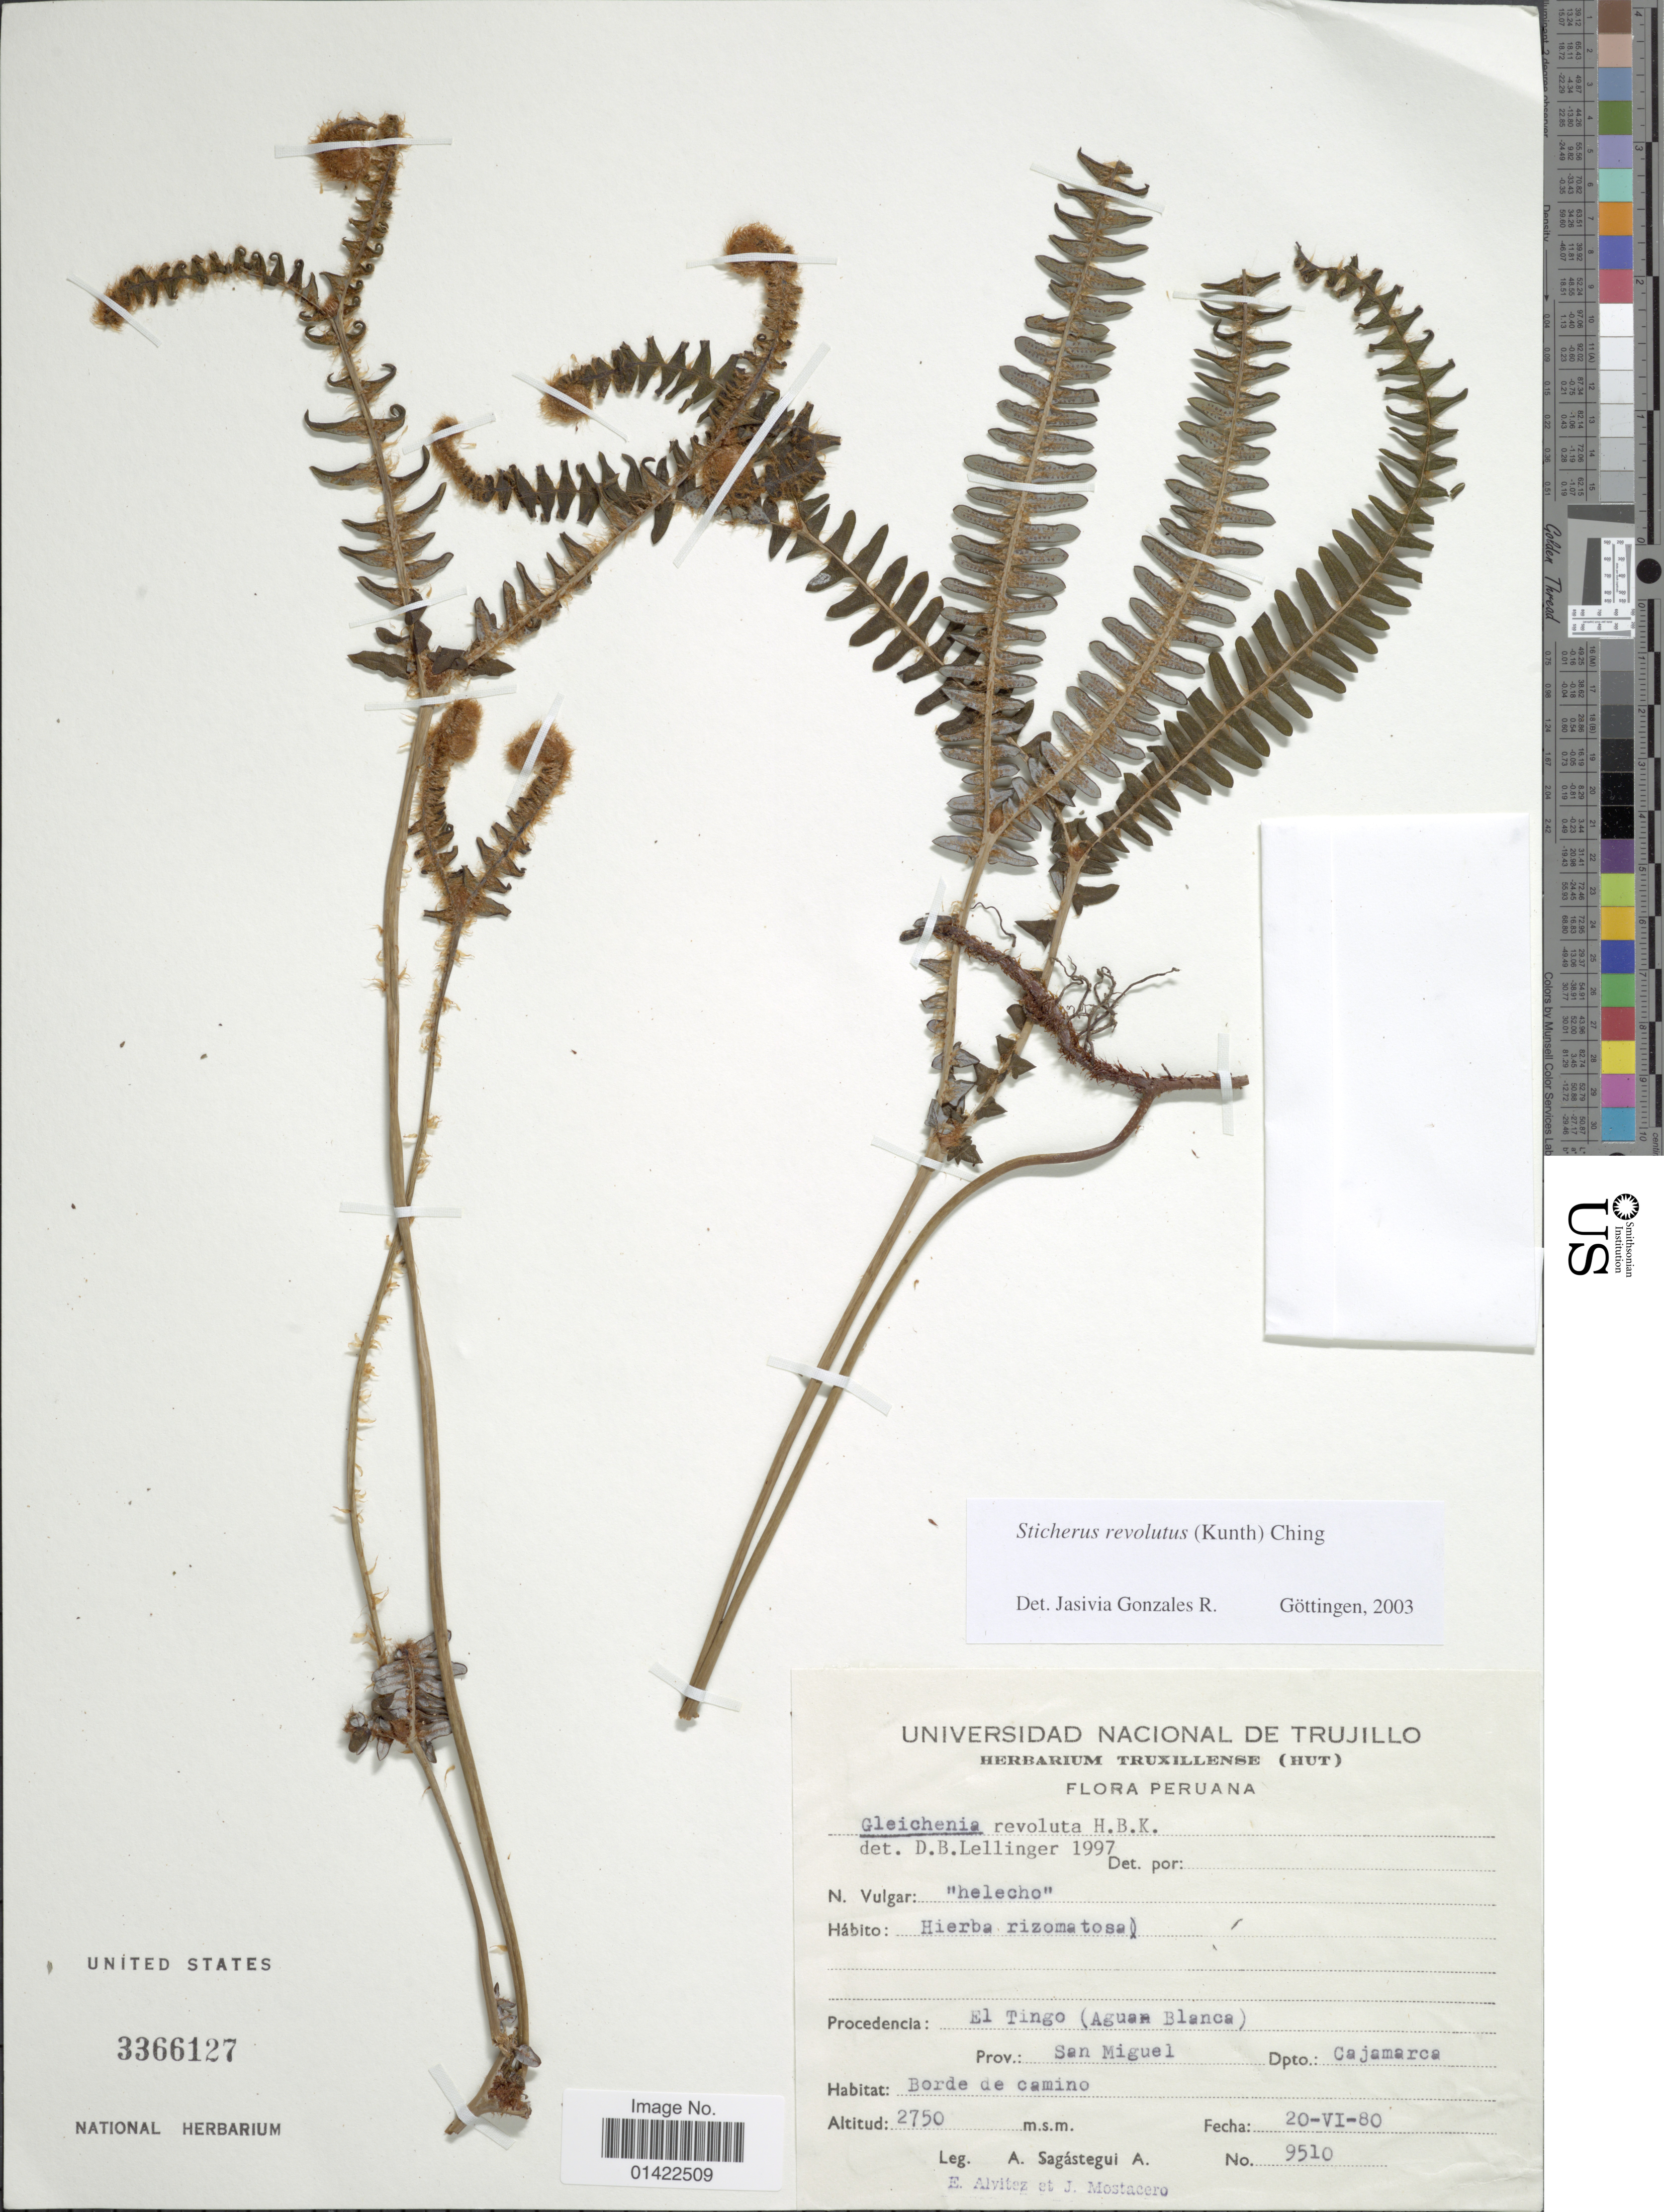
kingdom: Plantae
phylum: Tracheophyta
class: Polypodiopsida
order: Gleicheniales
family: Gleicheniaceae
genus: Sticherus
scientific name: Sticherus revolutus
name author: (Kunth) Ching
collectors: A. Sagástegui A., E. Alvitez I. & J. Mostacero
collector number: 9510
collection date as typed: Transcribed d/m/y: 20/6/80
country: Peru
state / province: Cajamarca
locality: Procedencia: El Tingo (Aguan Blanca), Prov.: San Miguel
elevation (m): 2750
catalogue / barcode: US 3366127